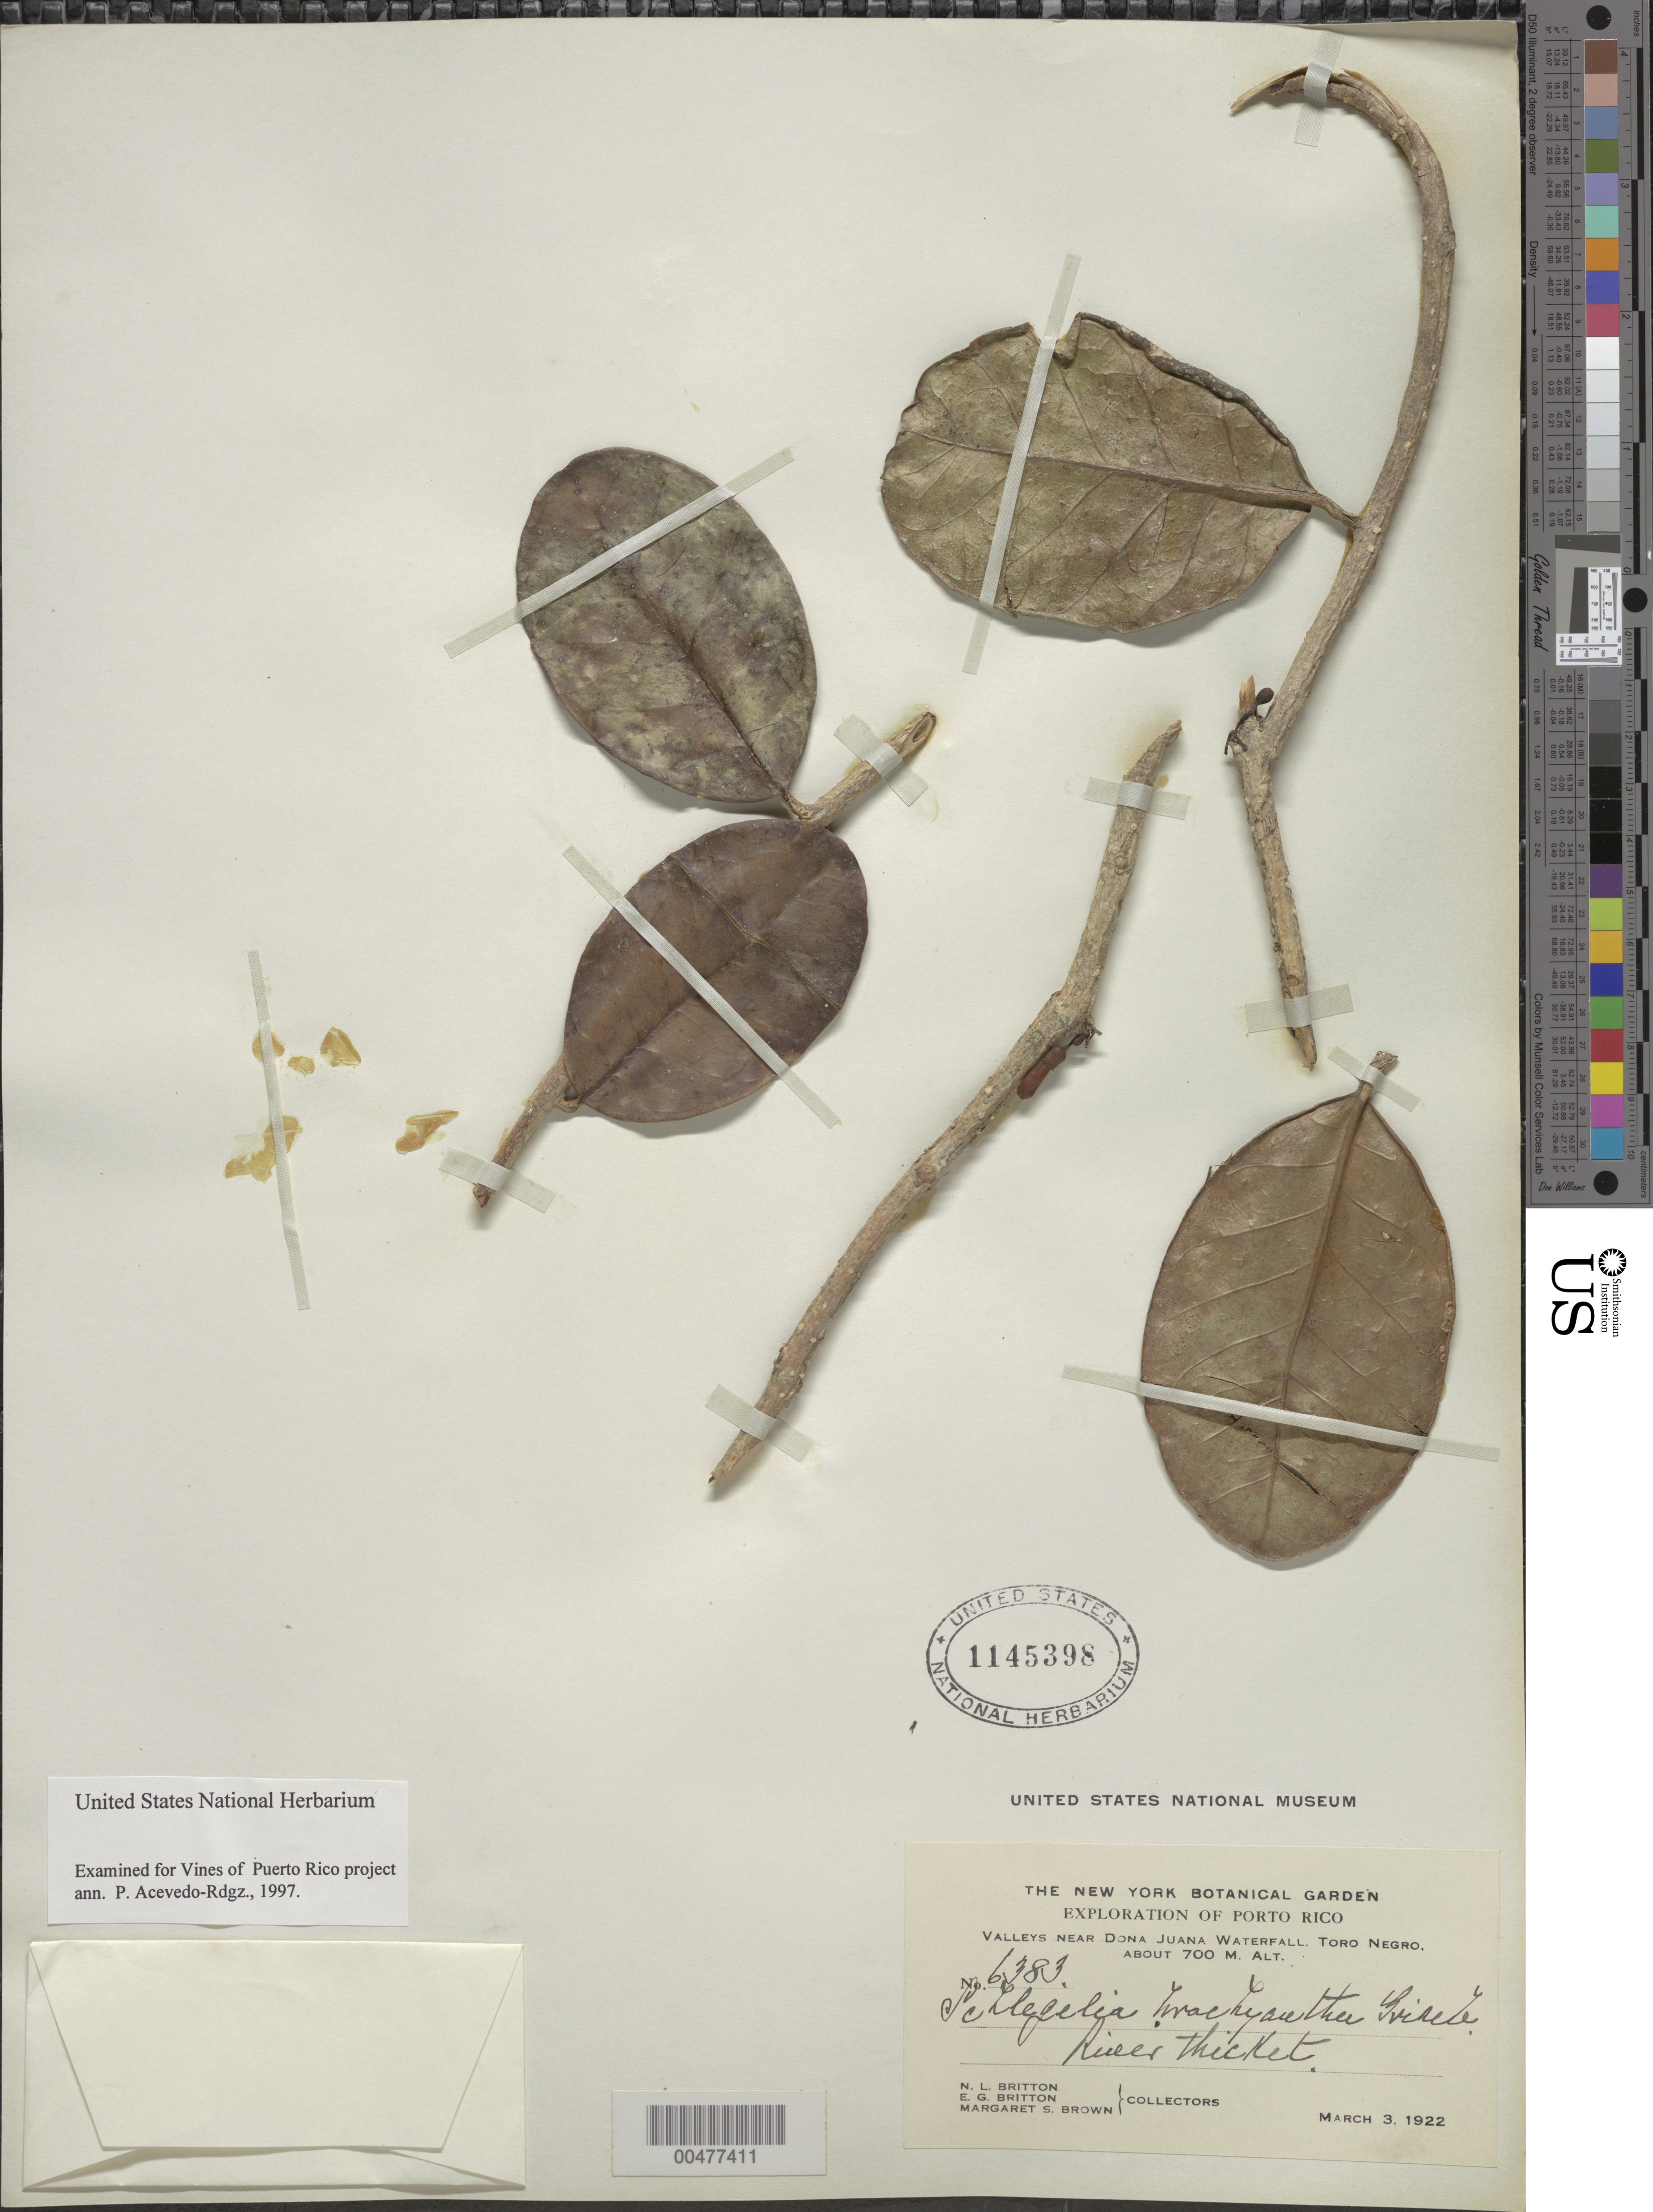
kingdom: Plantae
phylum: Tracheophyta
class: Magnoliopsida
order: Lamiales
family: Schlegeliaceae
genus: Schlegelia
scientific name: Schlegelia brachyantha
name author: Griseb.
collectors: N. Britton, E. G. Britton & M. S. Brown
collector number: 6383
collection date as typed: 03 Mar 1922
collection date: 1922-03-03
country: Puerto Rico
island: Greater Antilles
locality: River thicket.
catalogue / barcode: US 1145398